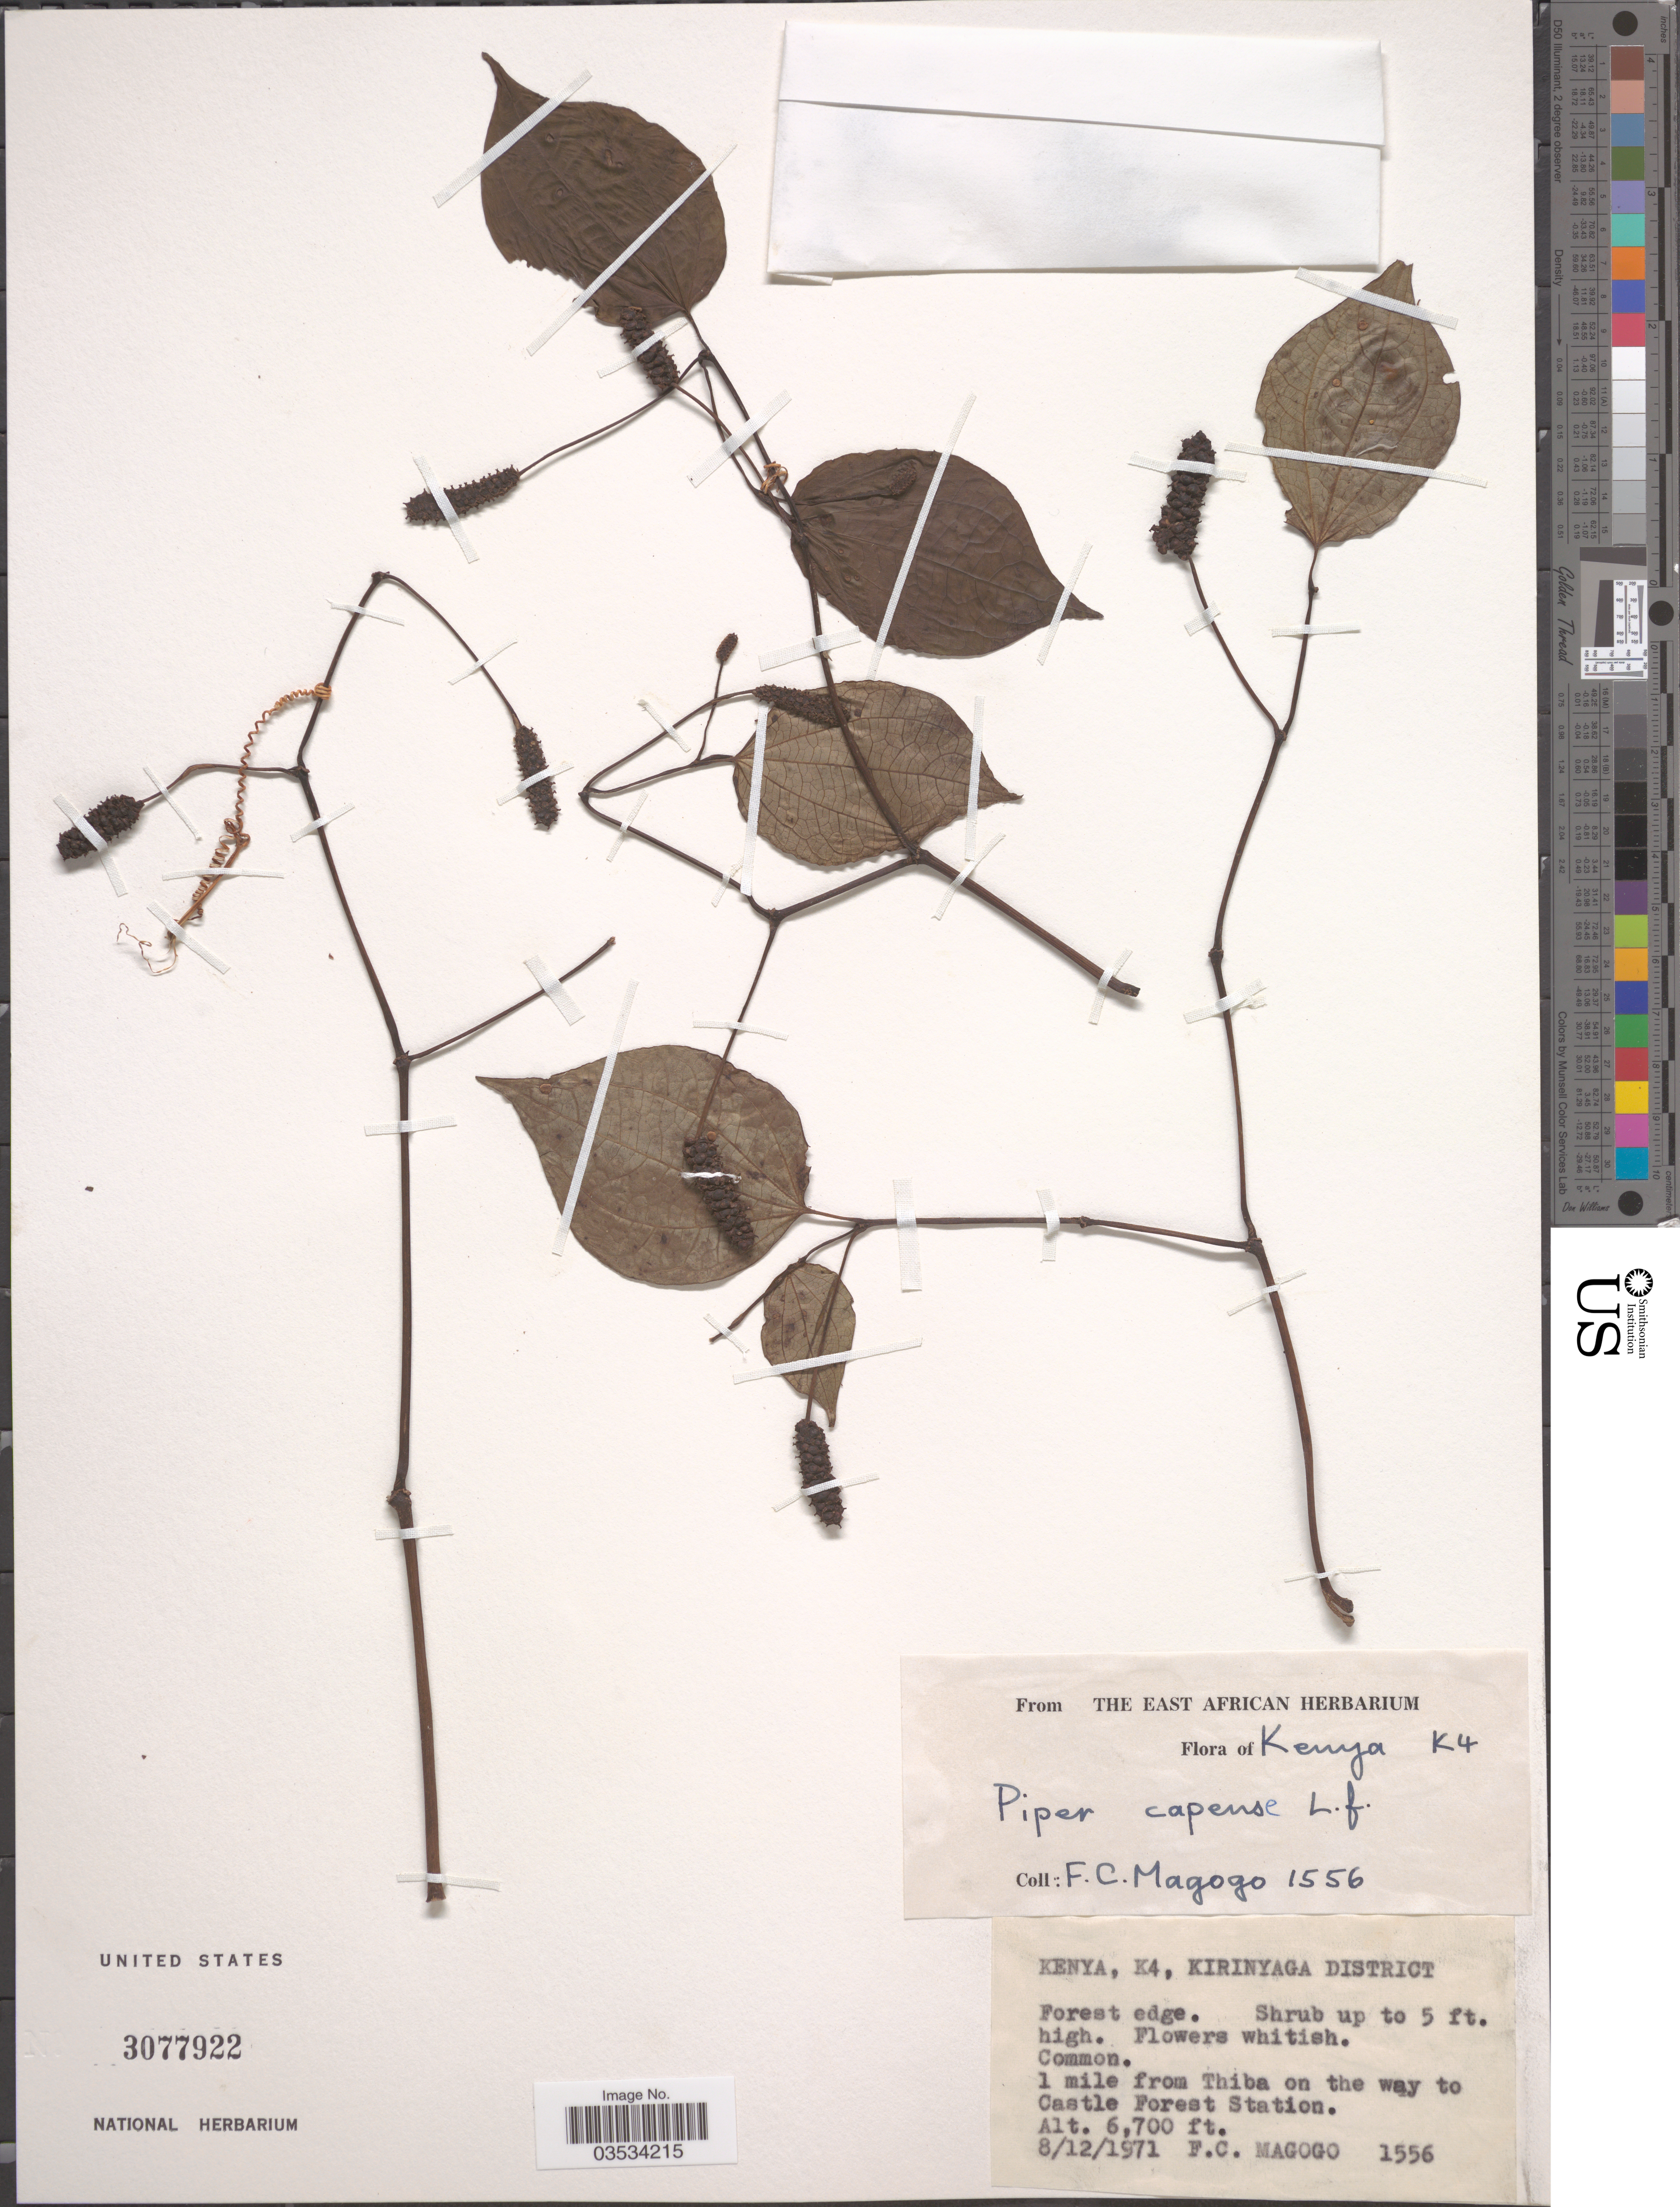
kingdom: Plantae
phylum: Tracheophyta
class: Magnoliopsida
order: Piperales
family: Piperaceae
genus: Piper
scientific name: Piper capense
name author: L. f.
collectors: F. Magogo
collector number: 1556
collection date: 1971-12-08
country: Kenya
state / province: Kirinyaga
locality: K4, Kirinyaga District. 1 mile from Thiba on the way to Castle Forest Station.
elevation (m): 2042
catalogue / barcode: US 3077922